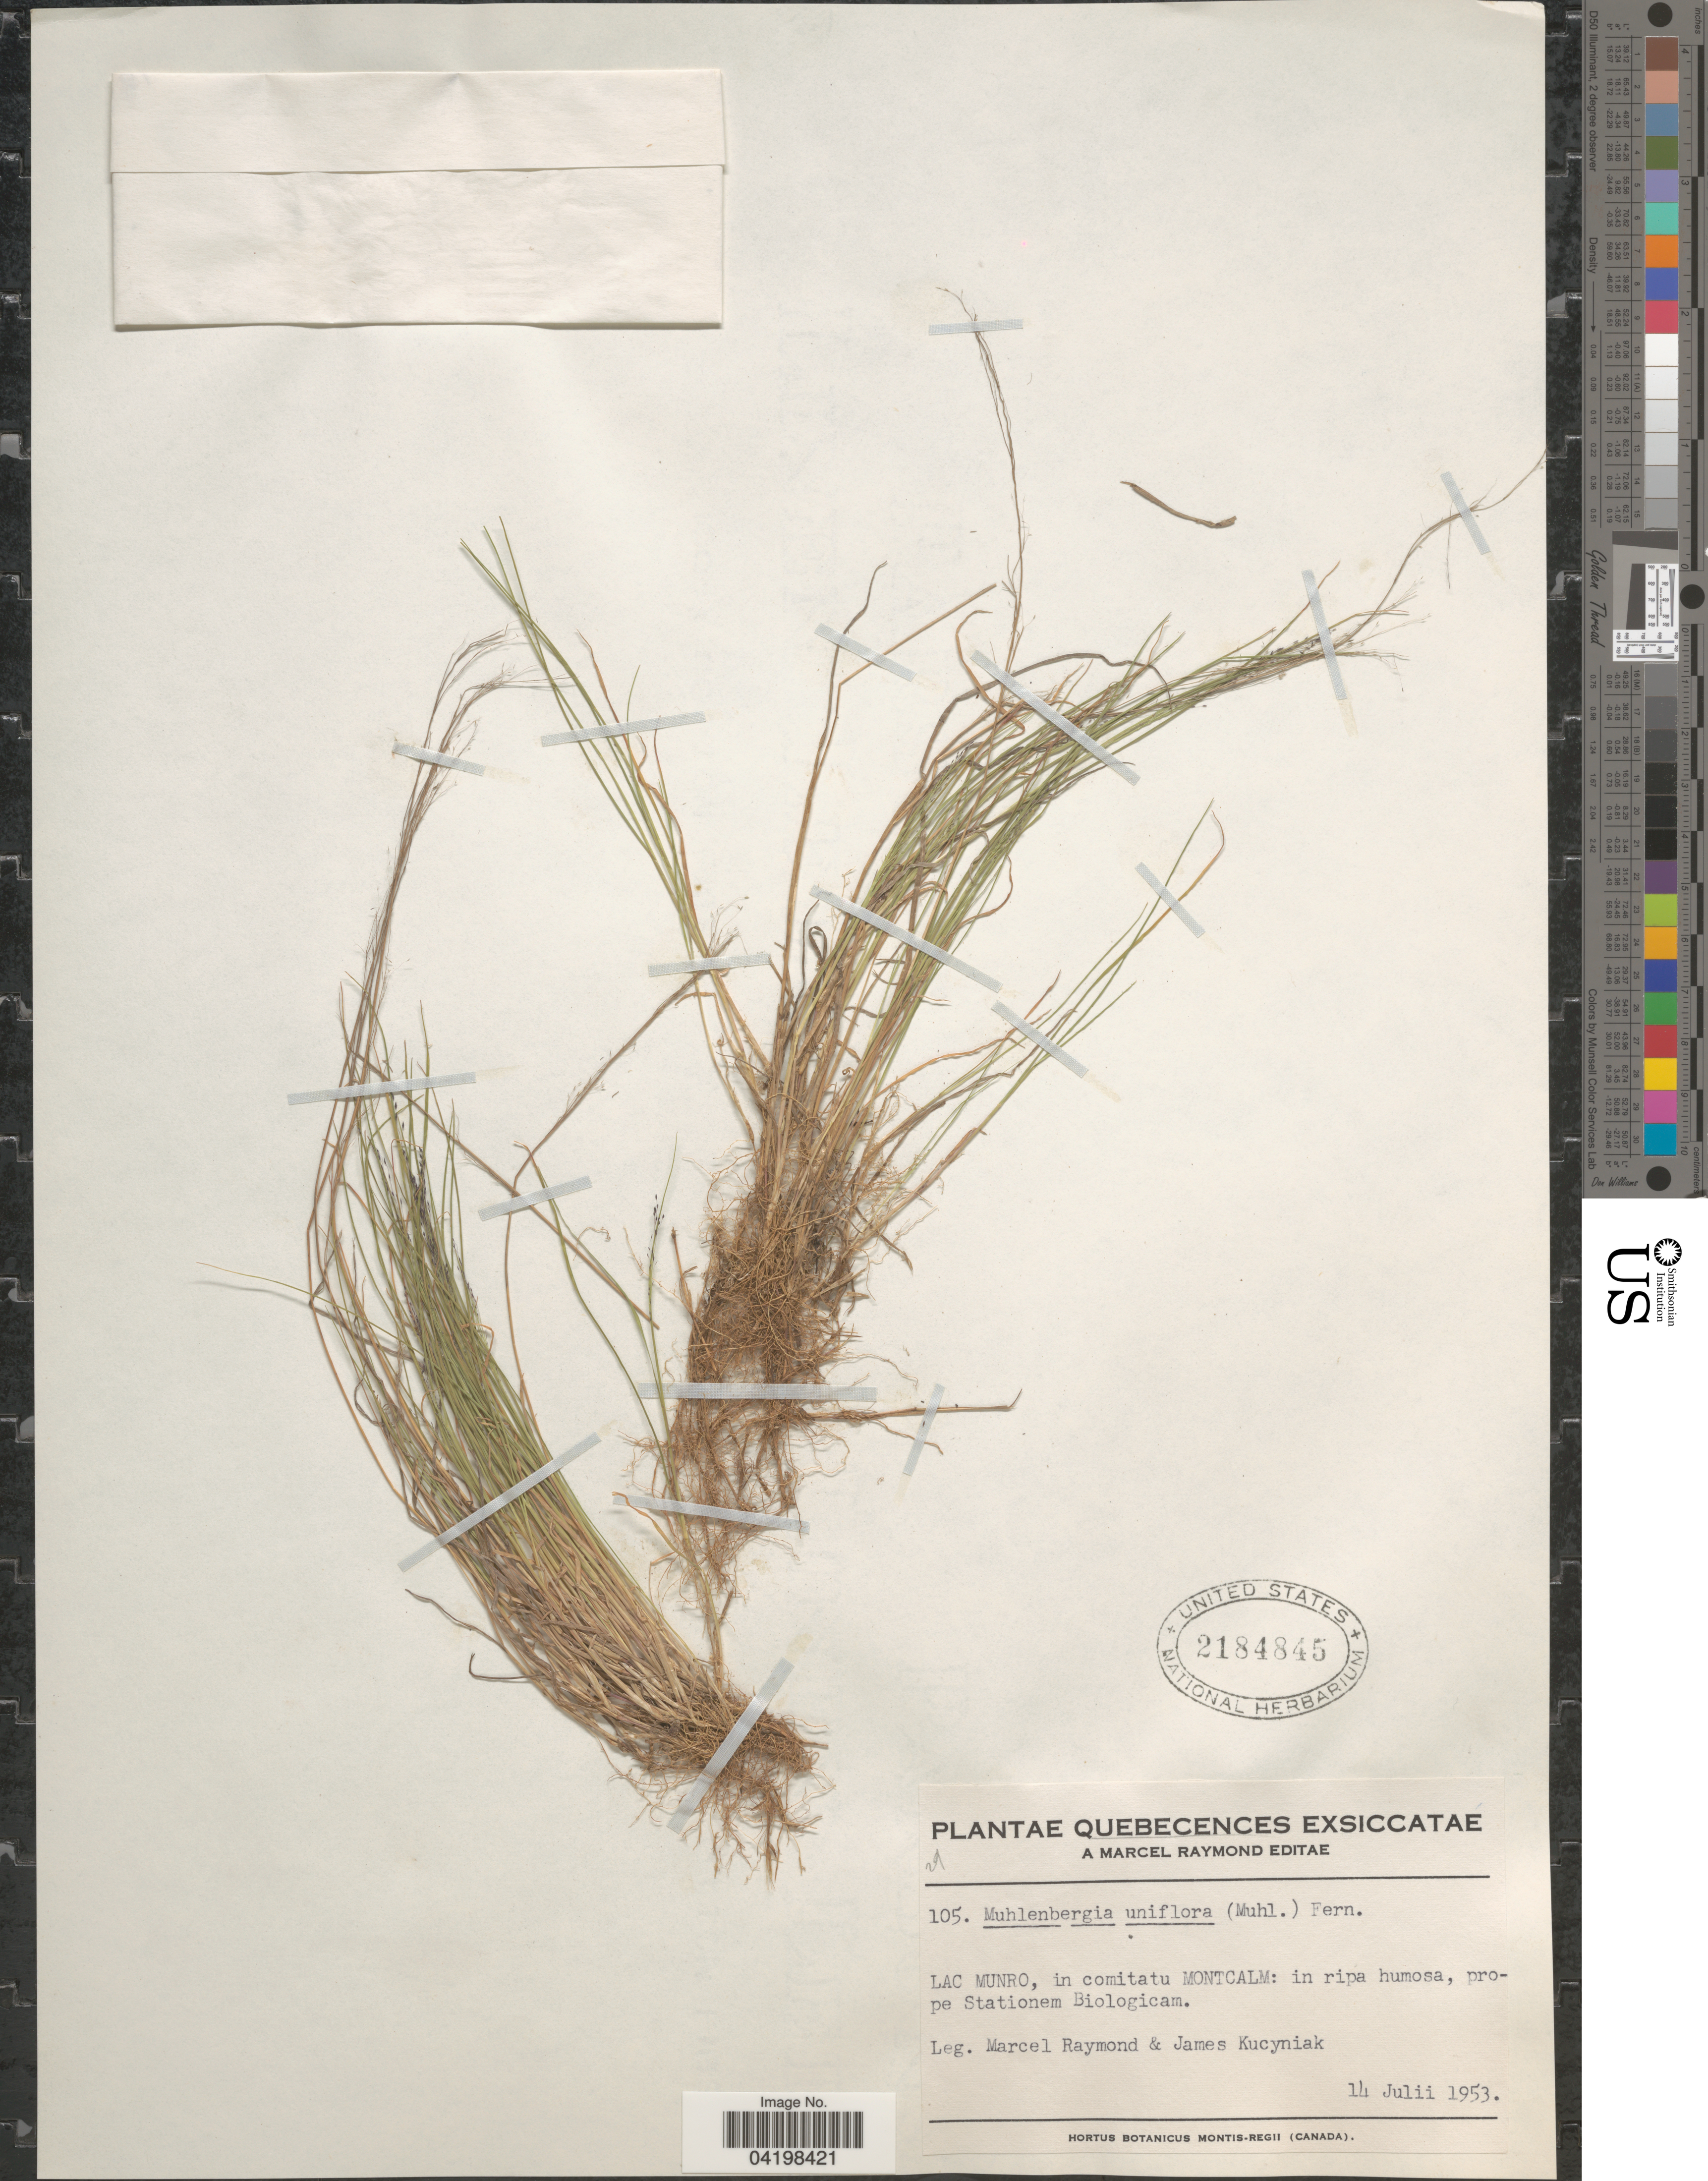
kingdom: Plantae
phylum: Tracheophyta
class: Liliopsida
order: Poales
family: Poaceae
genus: Muhlenbergia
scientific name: Muhlenbergia uniflora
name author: (Muhl.) Fernald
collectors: M. Raymond & J. Kucyniak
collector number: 105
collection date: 1953-07-14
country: Canada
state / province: Quebec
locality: Lac Munro, in comitatu Montcalm: in ripa humosa, prope Stationem BIologicam.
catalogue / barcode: US 2184845